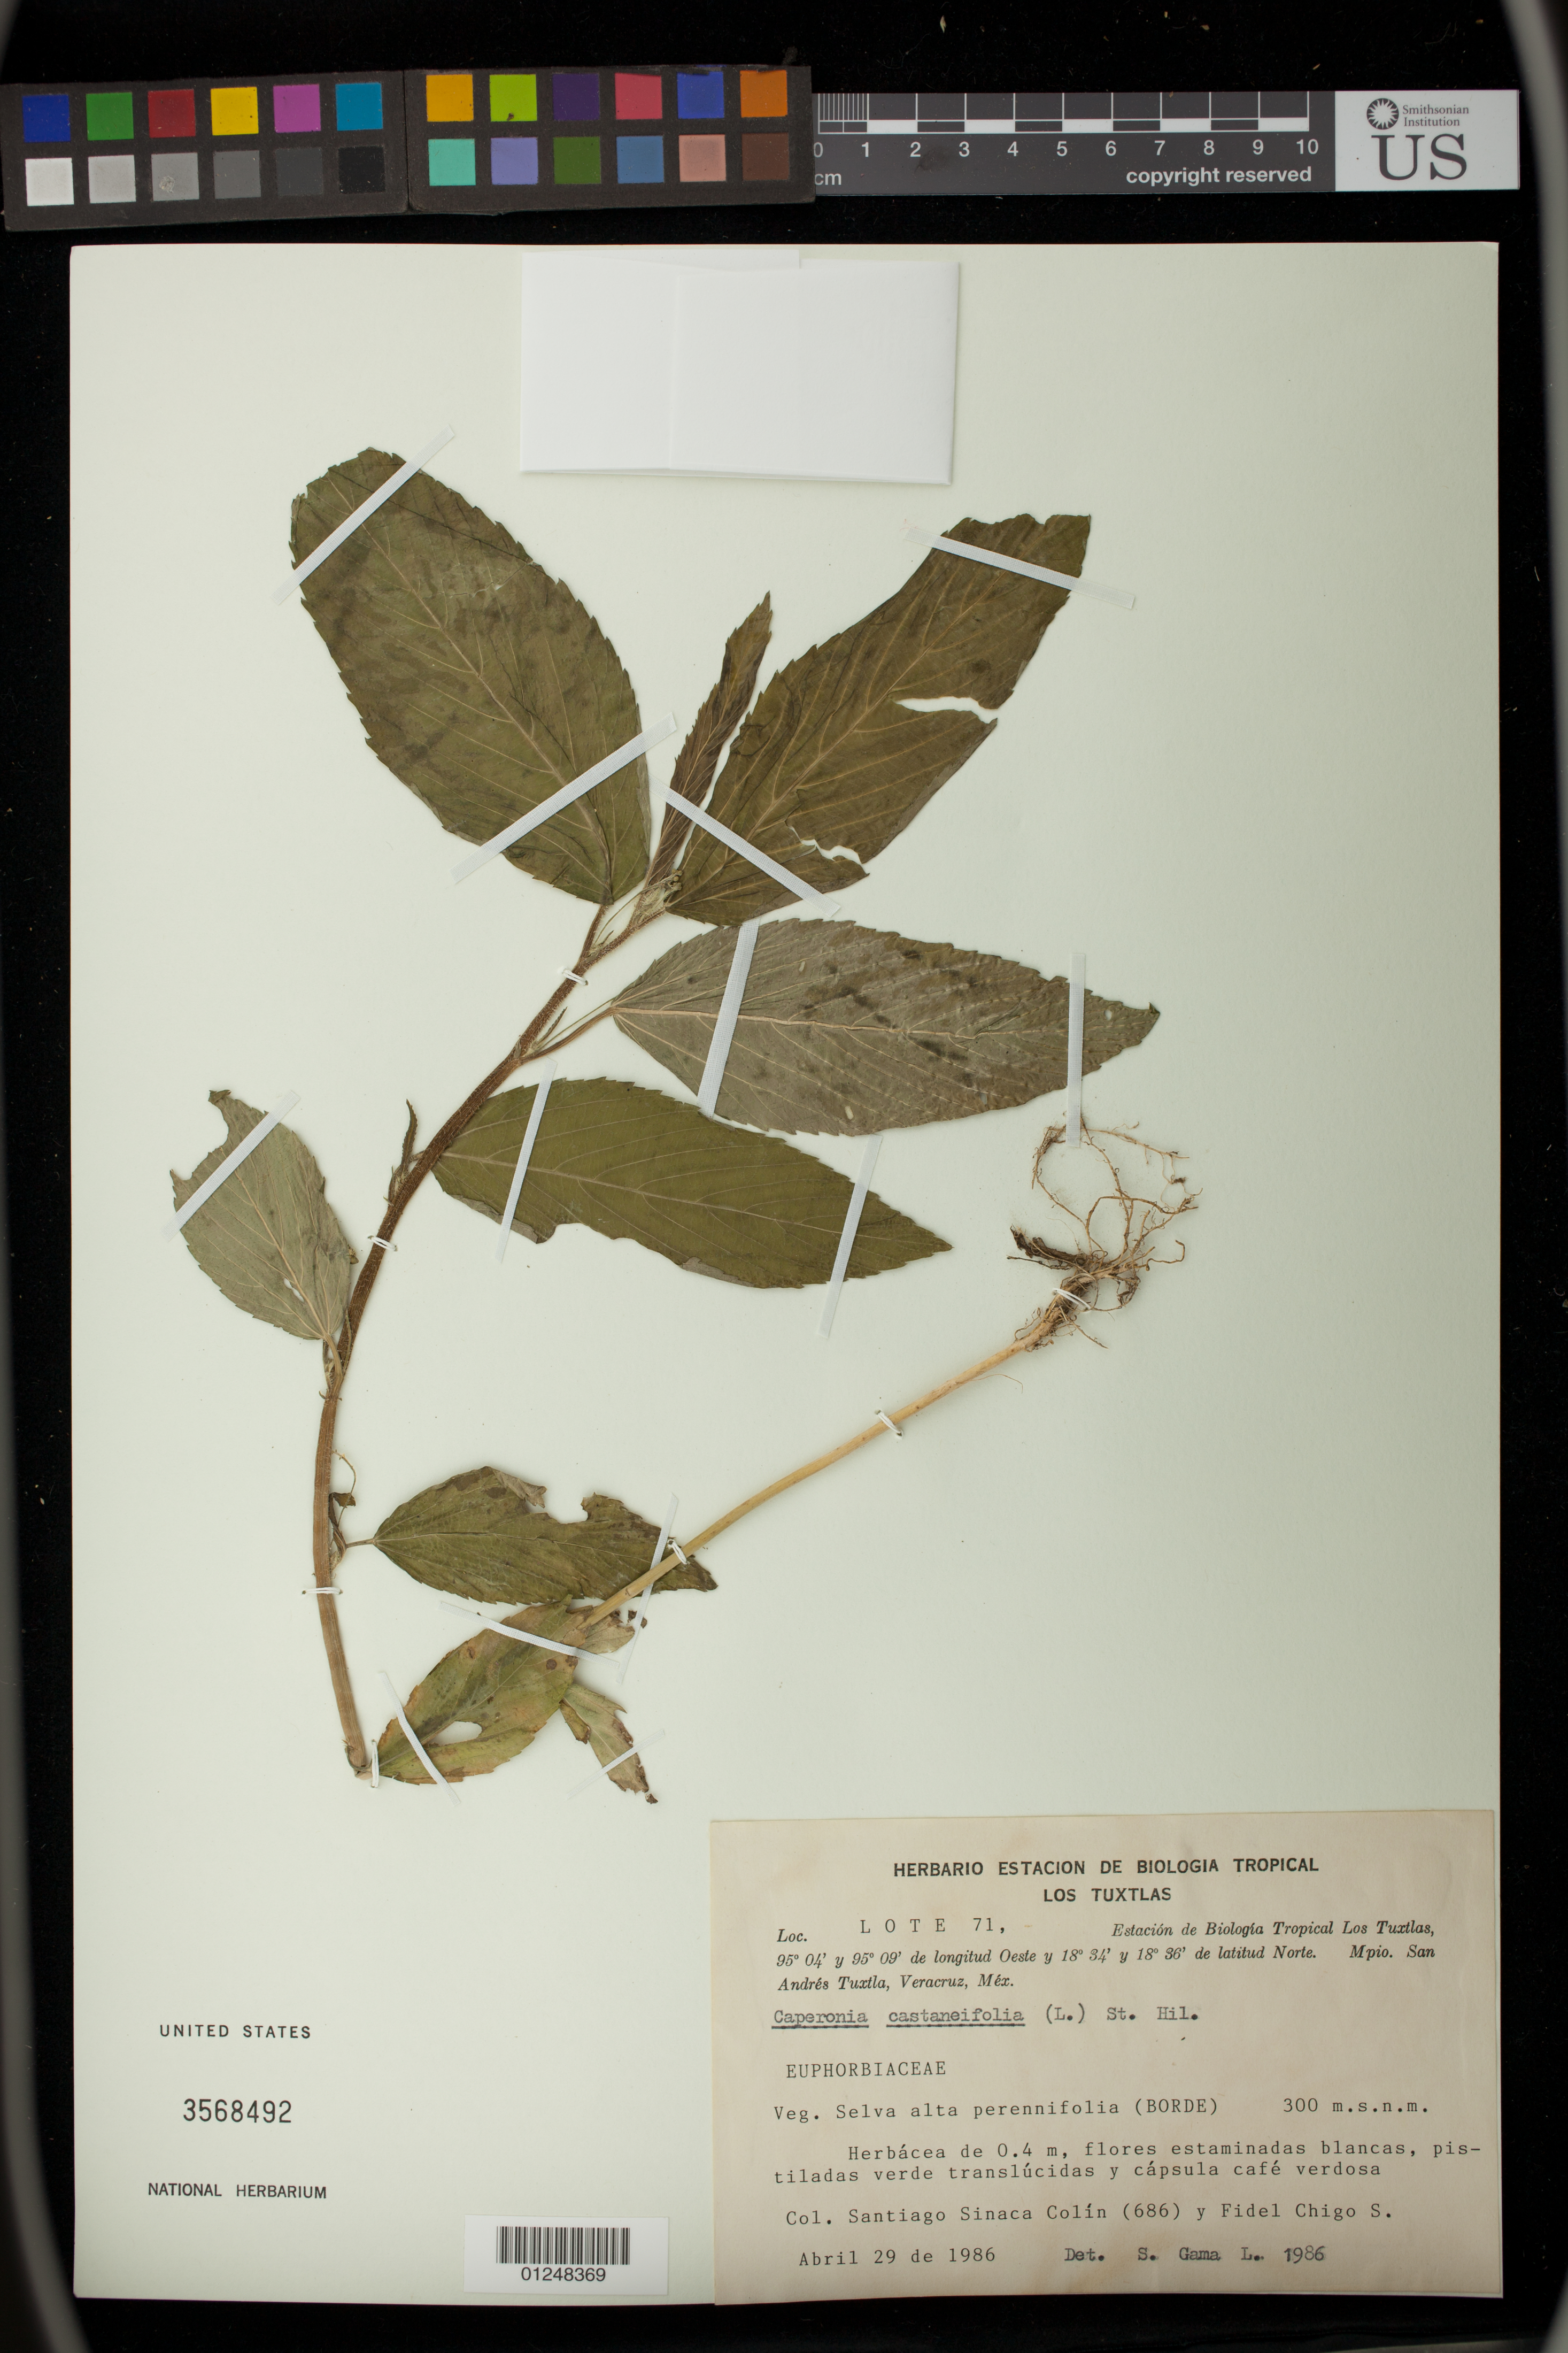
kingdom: Plantae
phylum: Tracheophyta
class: Magnoliopsida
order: Malpighiales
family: Euphorbiaceae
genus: Caperonia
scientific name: Caperonia castaneifolia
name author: (L.) A. St.-Hil.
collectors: S. Sinaca Colin & F. Chigo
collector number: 686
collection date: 1986-04-29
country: Mexico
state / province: Veracruz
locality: Estacion de Biologia Los Tuxtlas, Mpio. San Andres Tuxtla. Lote 71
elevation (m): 300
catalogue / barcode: US 3568492